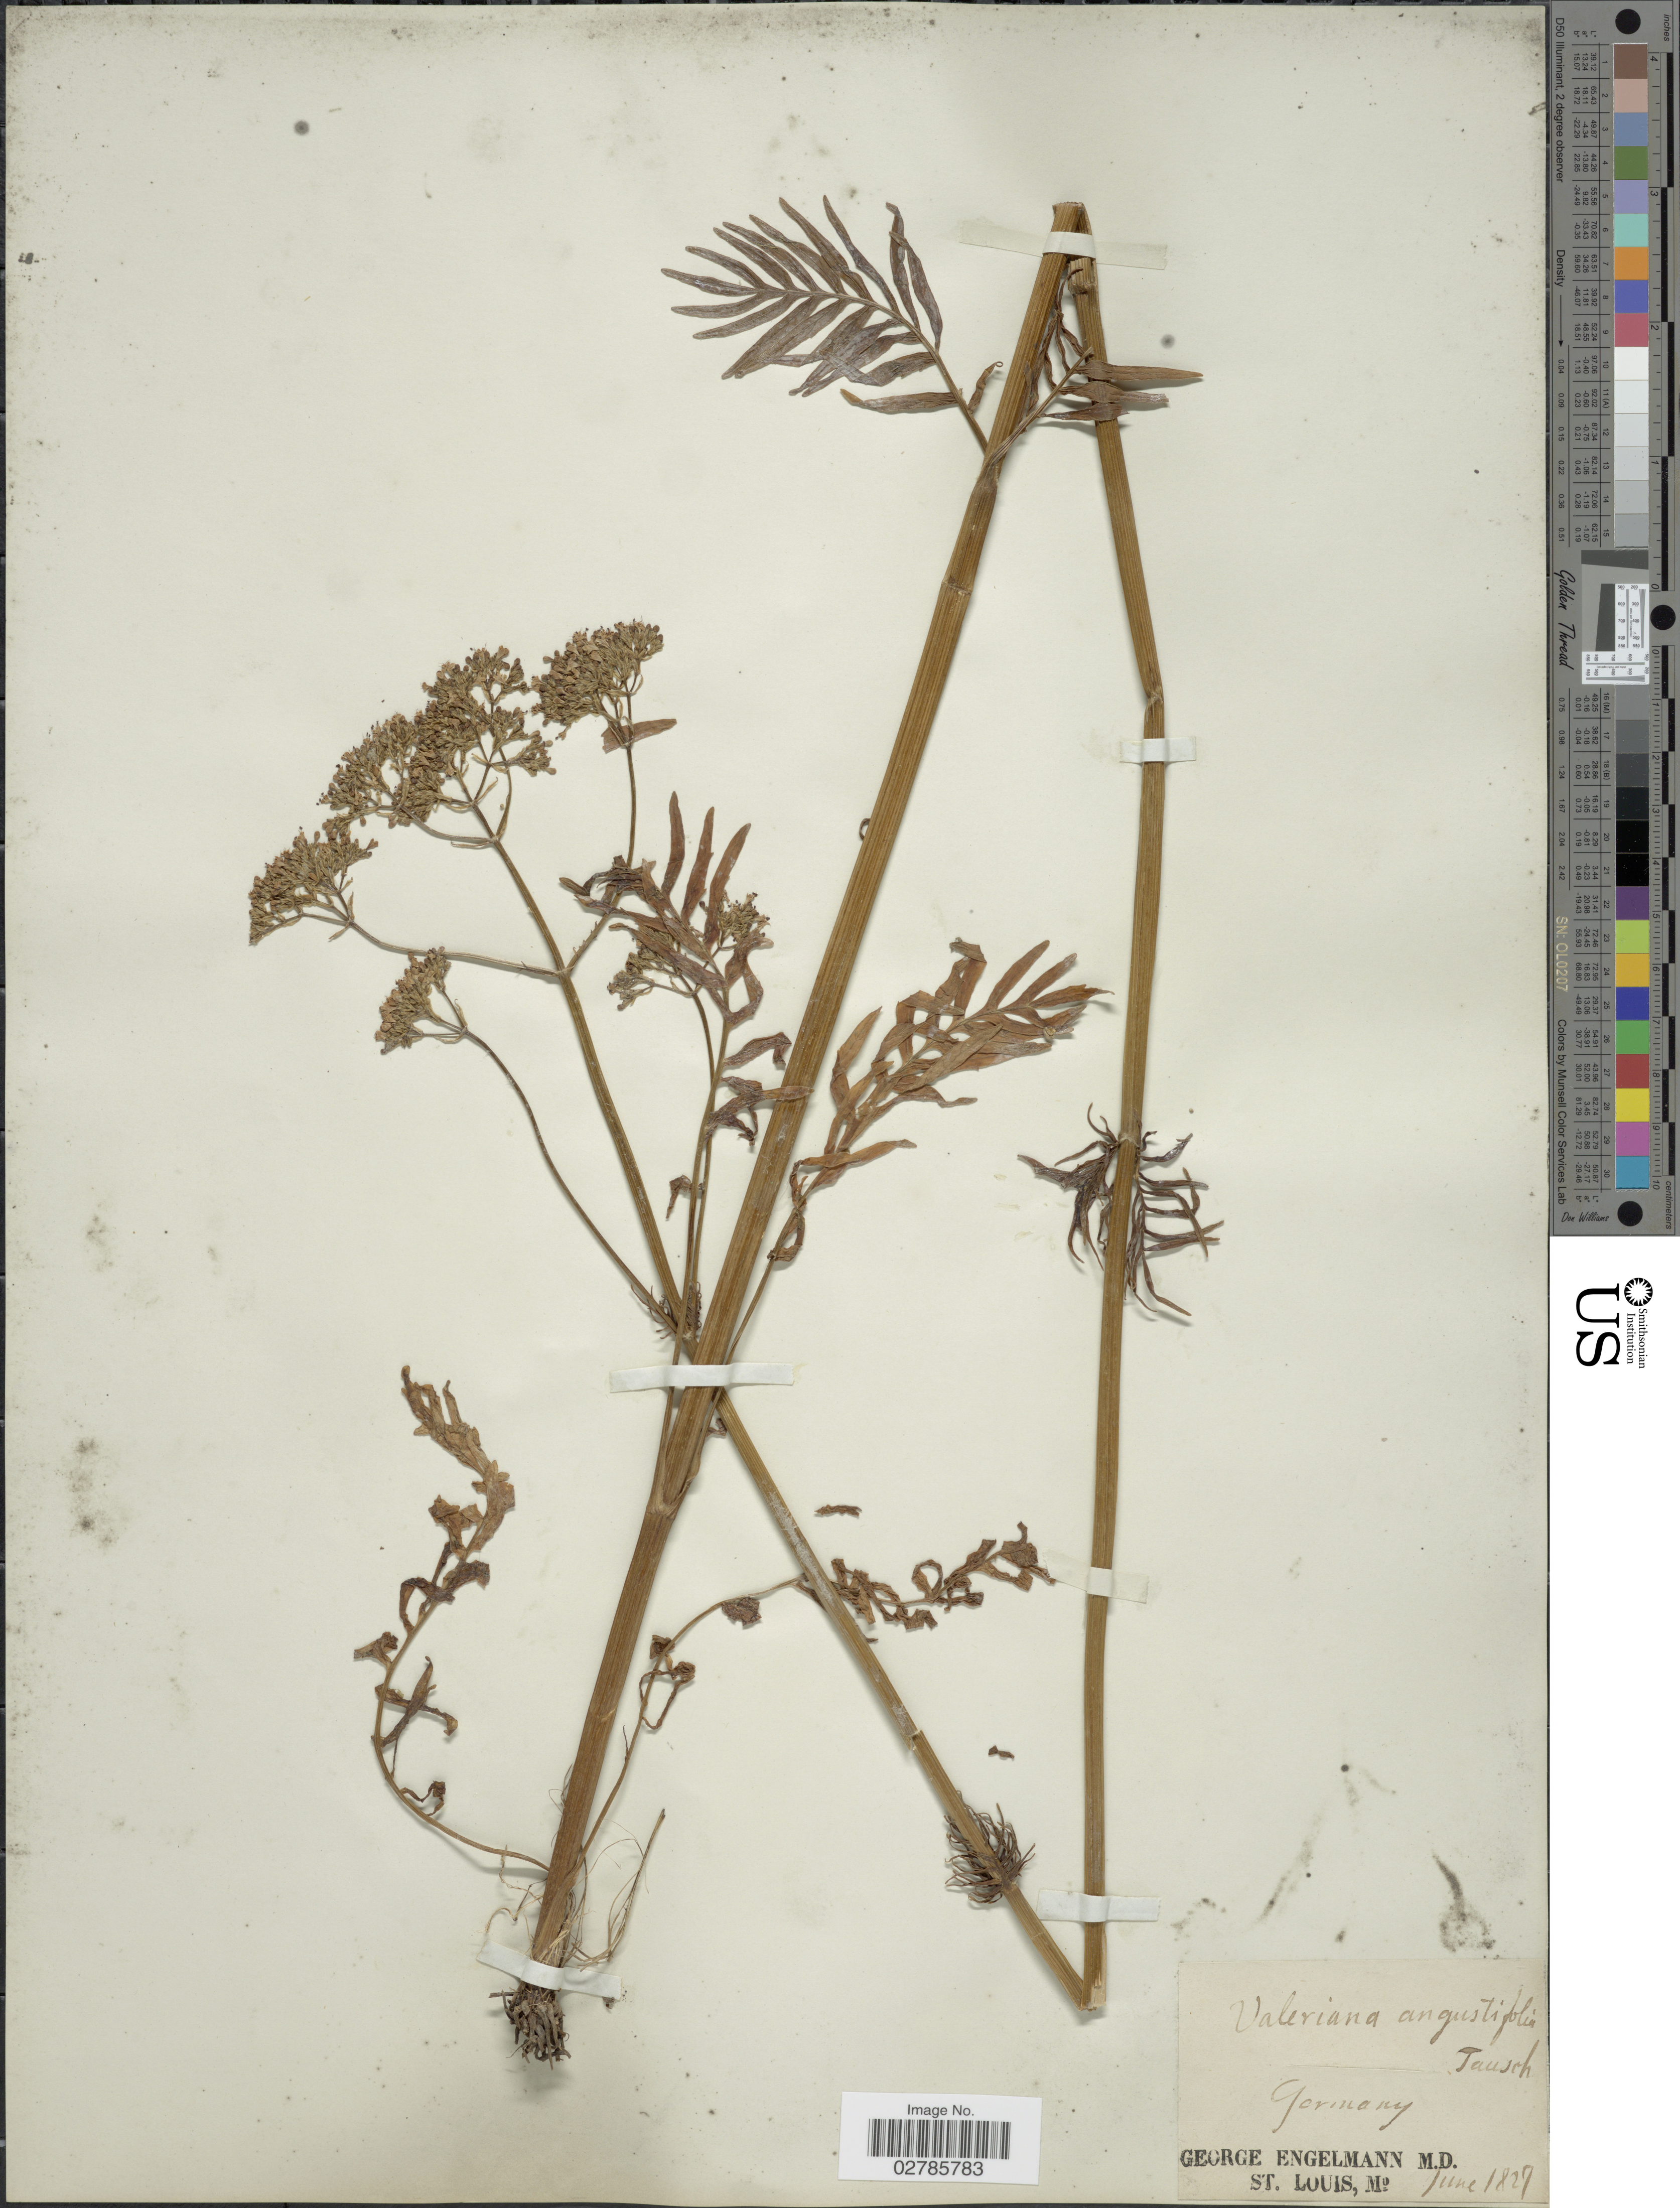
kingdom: Plantae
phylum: Tracheophyta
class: Magnoliopsida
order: Dipsacales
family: Caprifoliaceae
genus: Valeriana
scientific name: Valeriana angustifolia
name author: Mill.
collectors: G. Engelmann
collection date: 1827-06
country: Germany